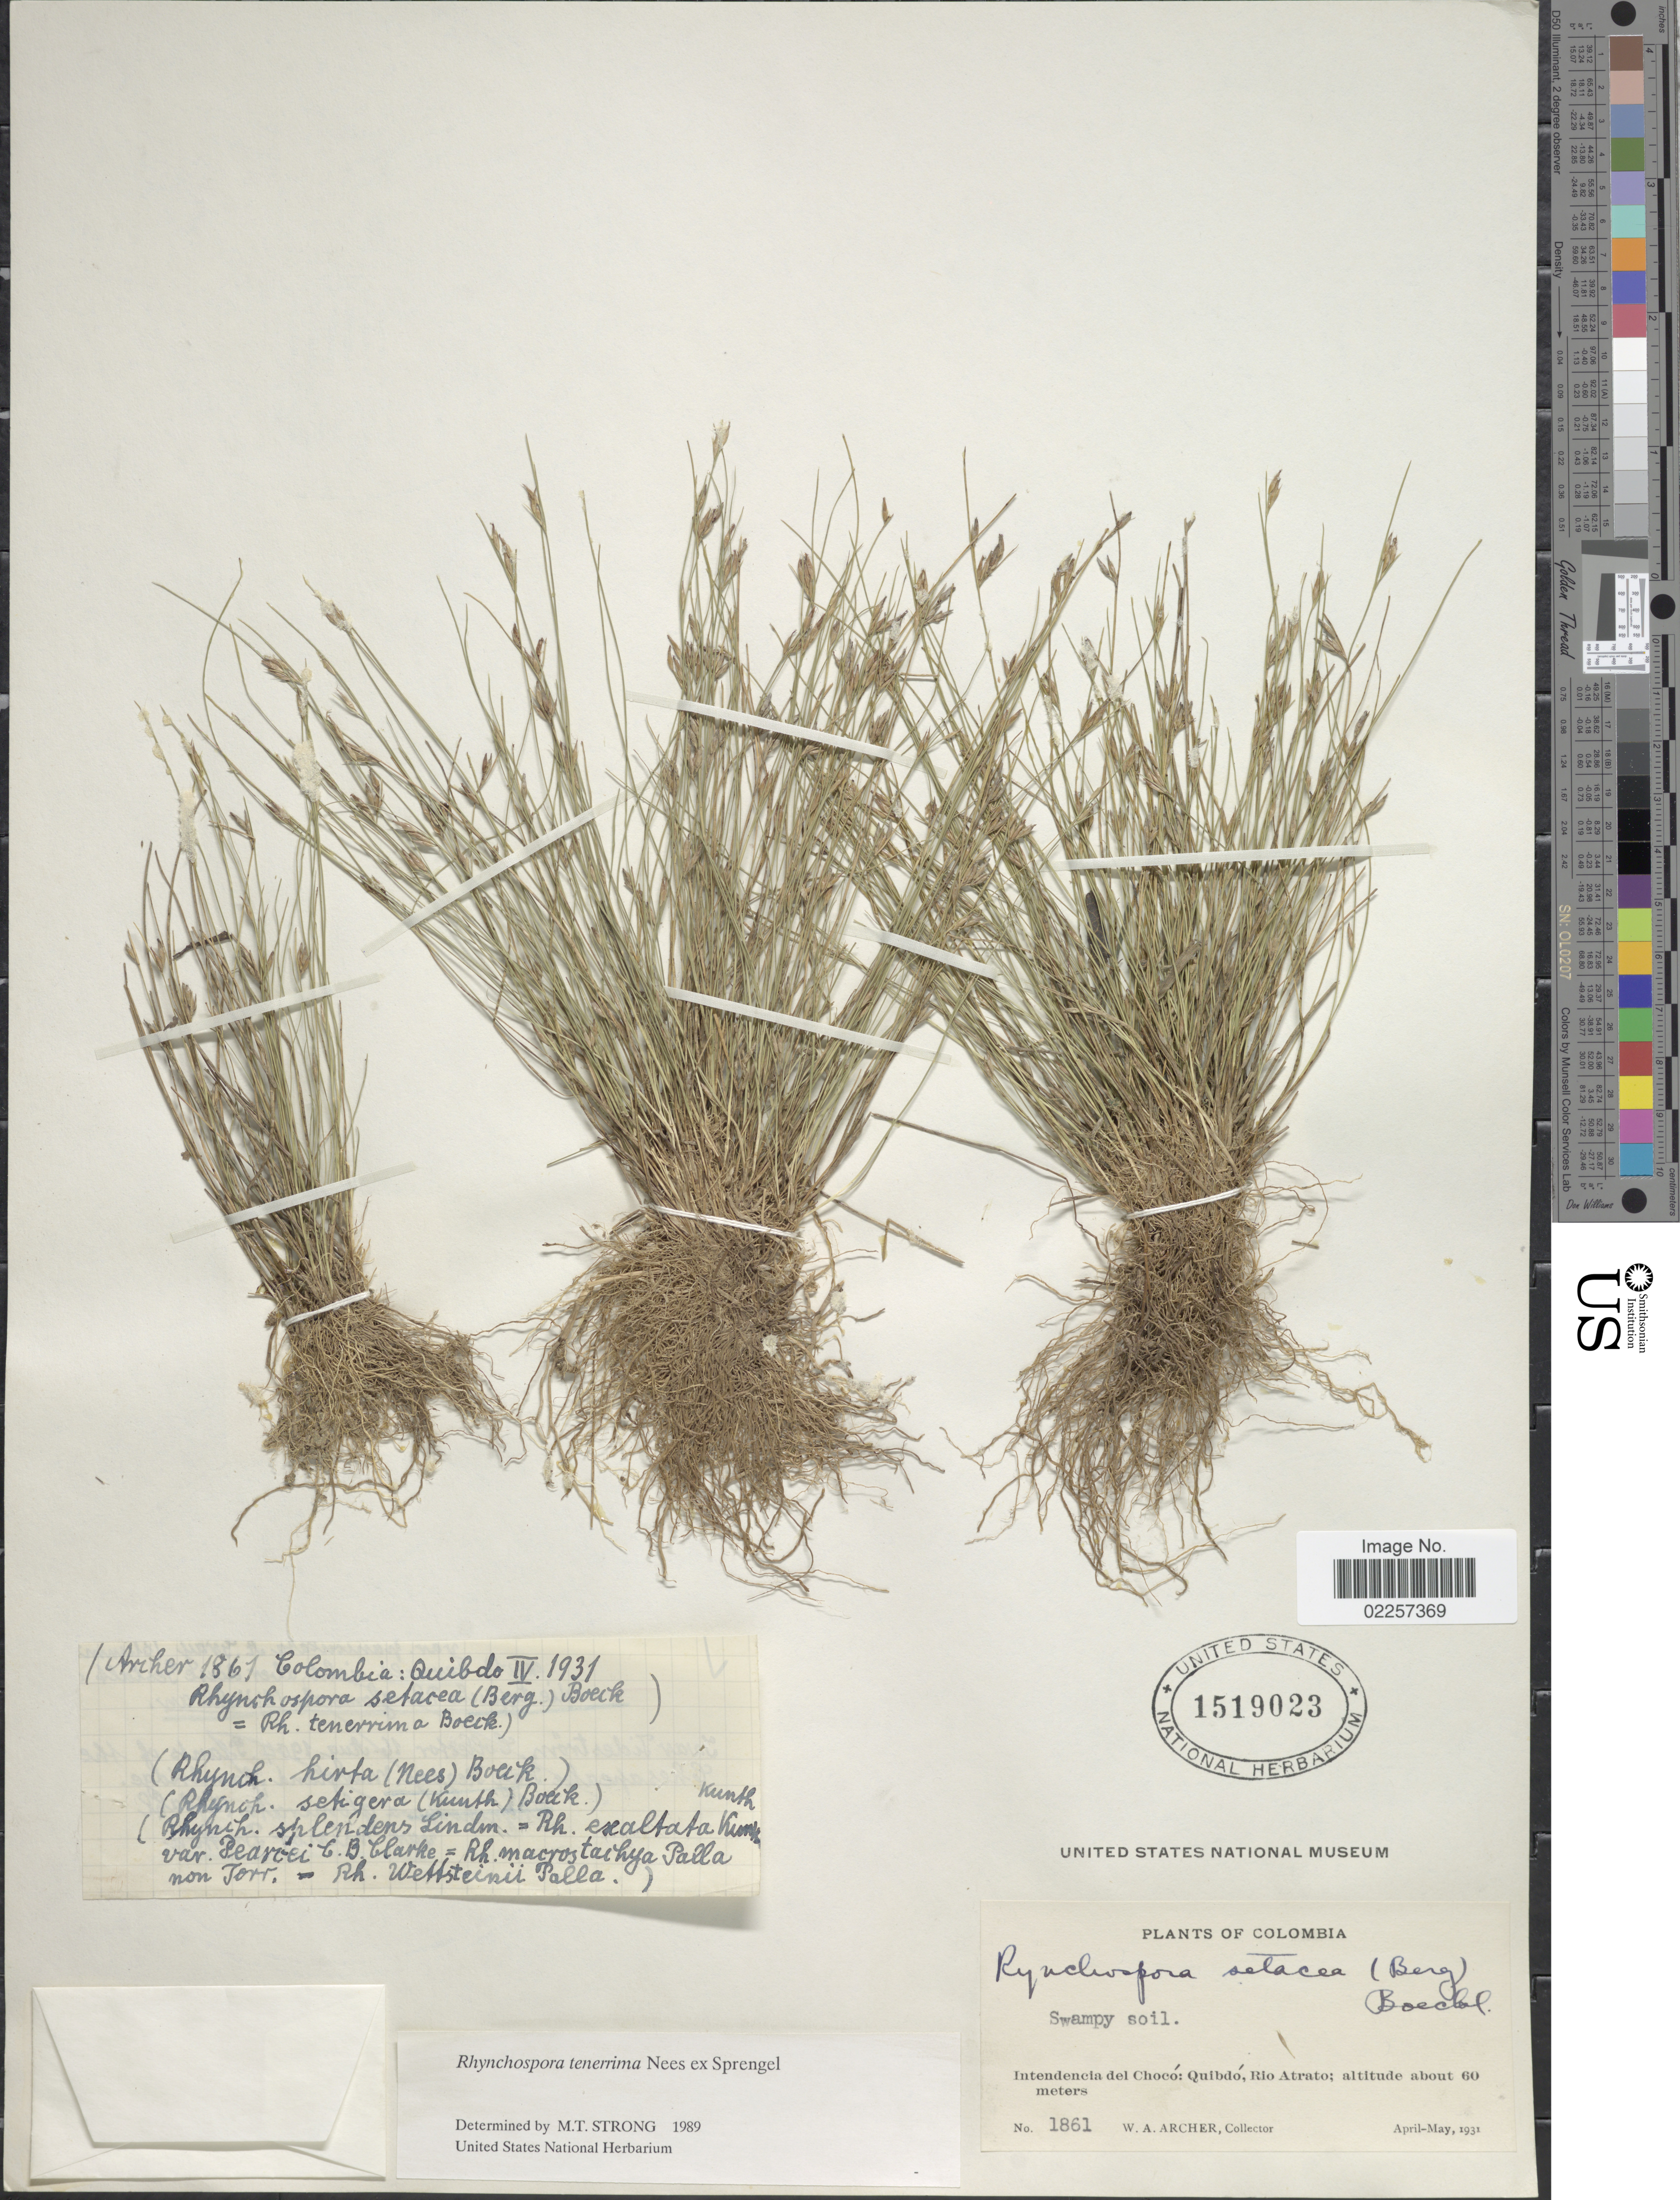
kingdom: Plantae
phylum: Tracheophyta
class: Liliopsida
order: Poales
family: Cyperaceae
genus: Rhynchospora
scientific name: Rhynchospora tenerrima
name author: Nees ex Spreng.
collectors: W. A. Archer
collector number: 1861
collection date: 1931-04/1931-05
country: Colombia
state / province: Chocó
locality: Intendencia del Choco: Quibdo, Rio Atrato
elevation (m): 60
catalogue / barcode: US 1519023